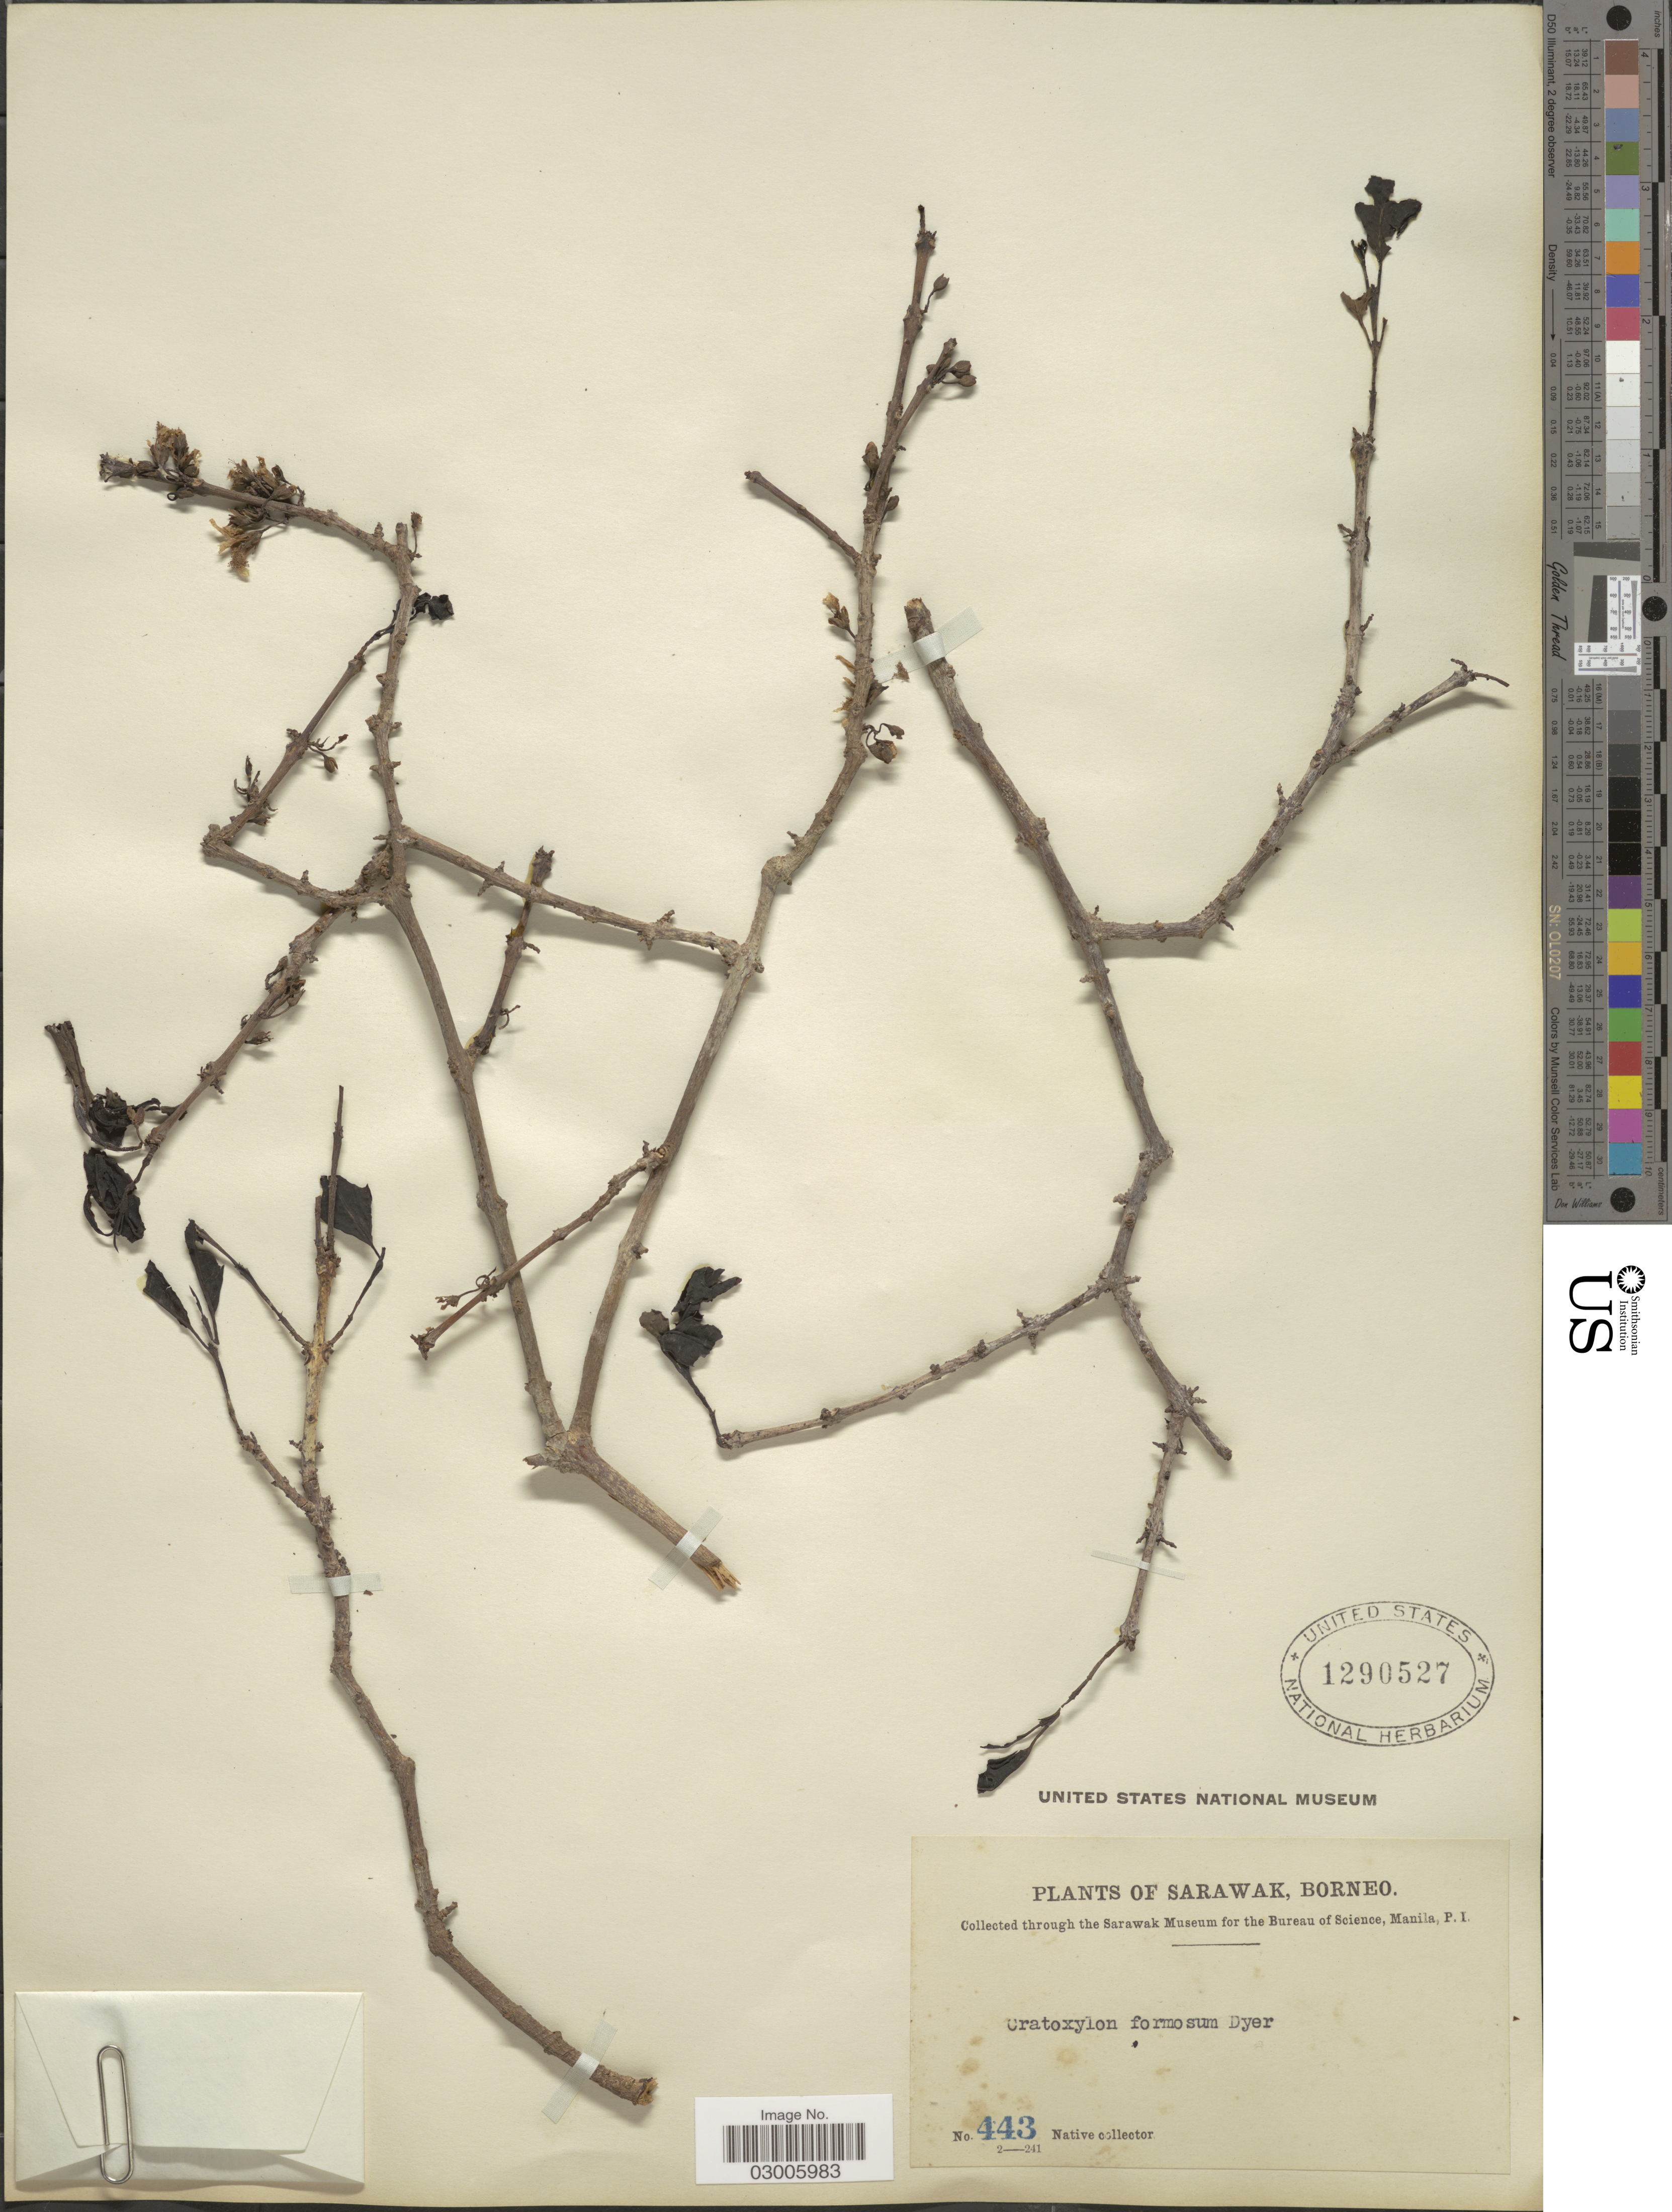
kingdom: Plantae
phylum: Tracheophyta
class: Magnoliopsida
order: Malpighiales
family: Hypericaceae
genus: Cratoxylum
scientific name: Cratoxylum formosum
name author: (Jack) Benth. & Hook. f. ex Dyer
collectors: Native collector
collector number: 443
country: Malaysia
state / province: Sarawak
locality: Borneo.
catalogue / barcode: US 1290527